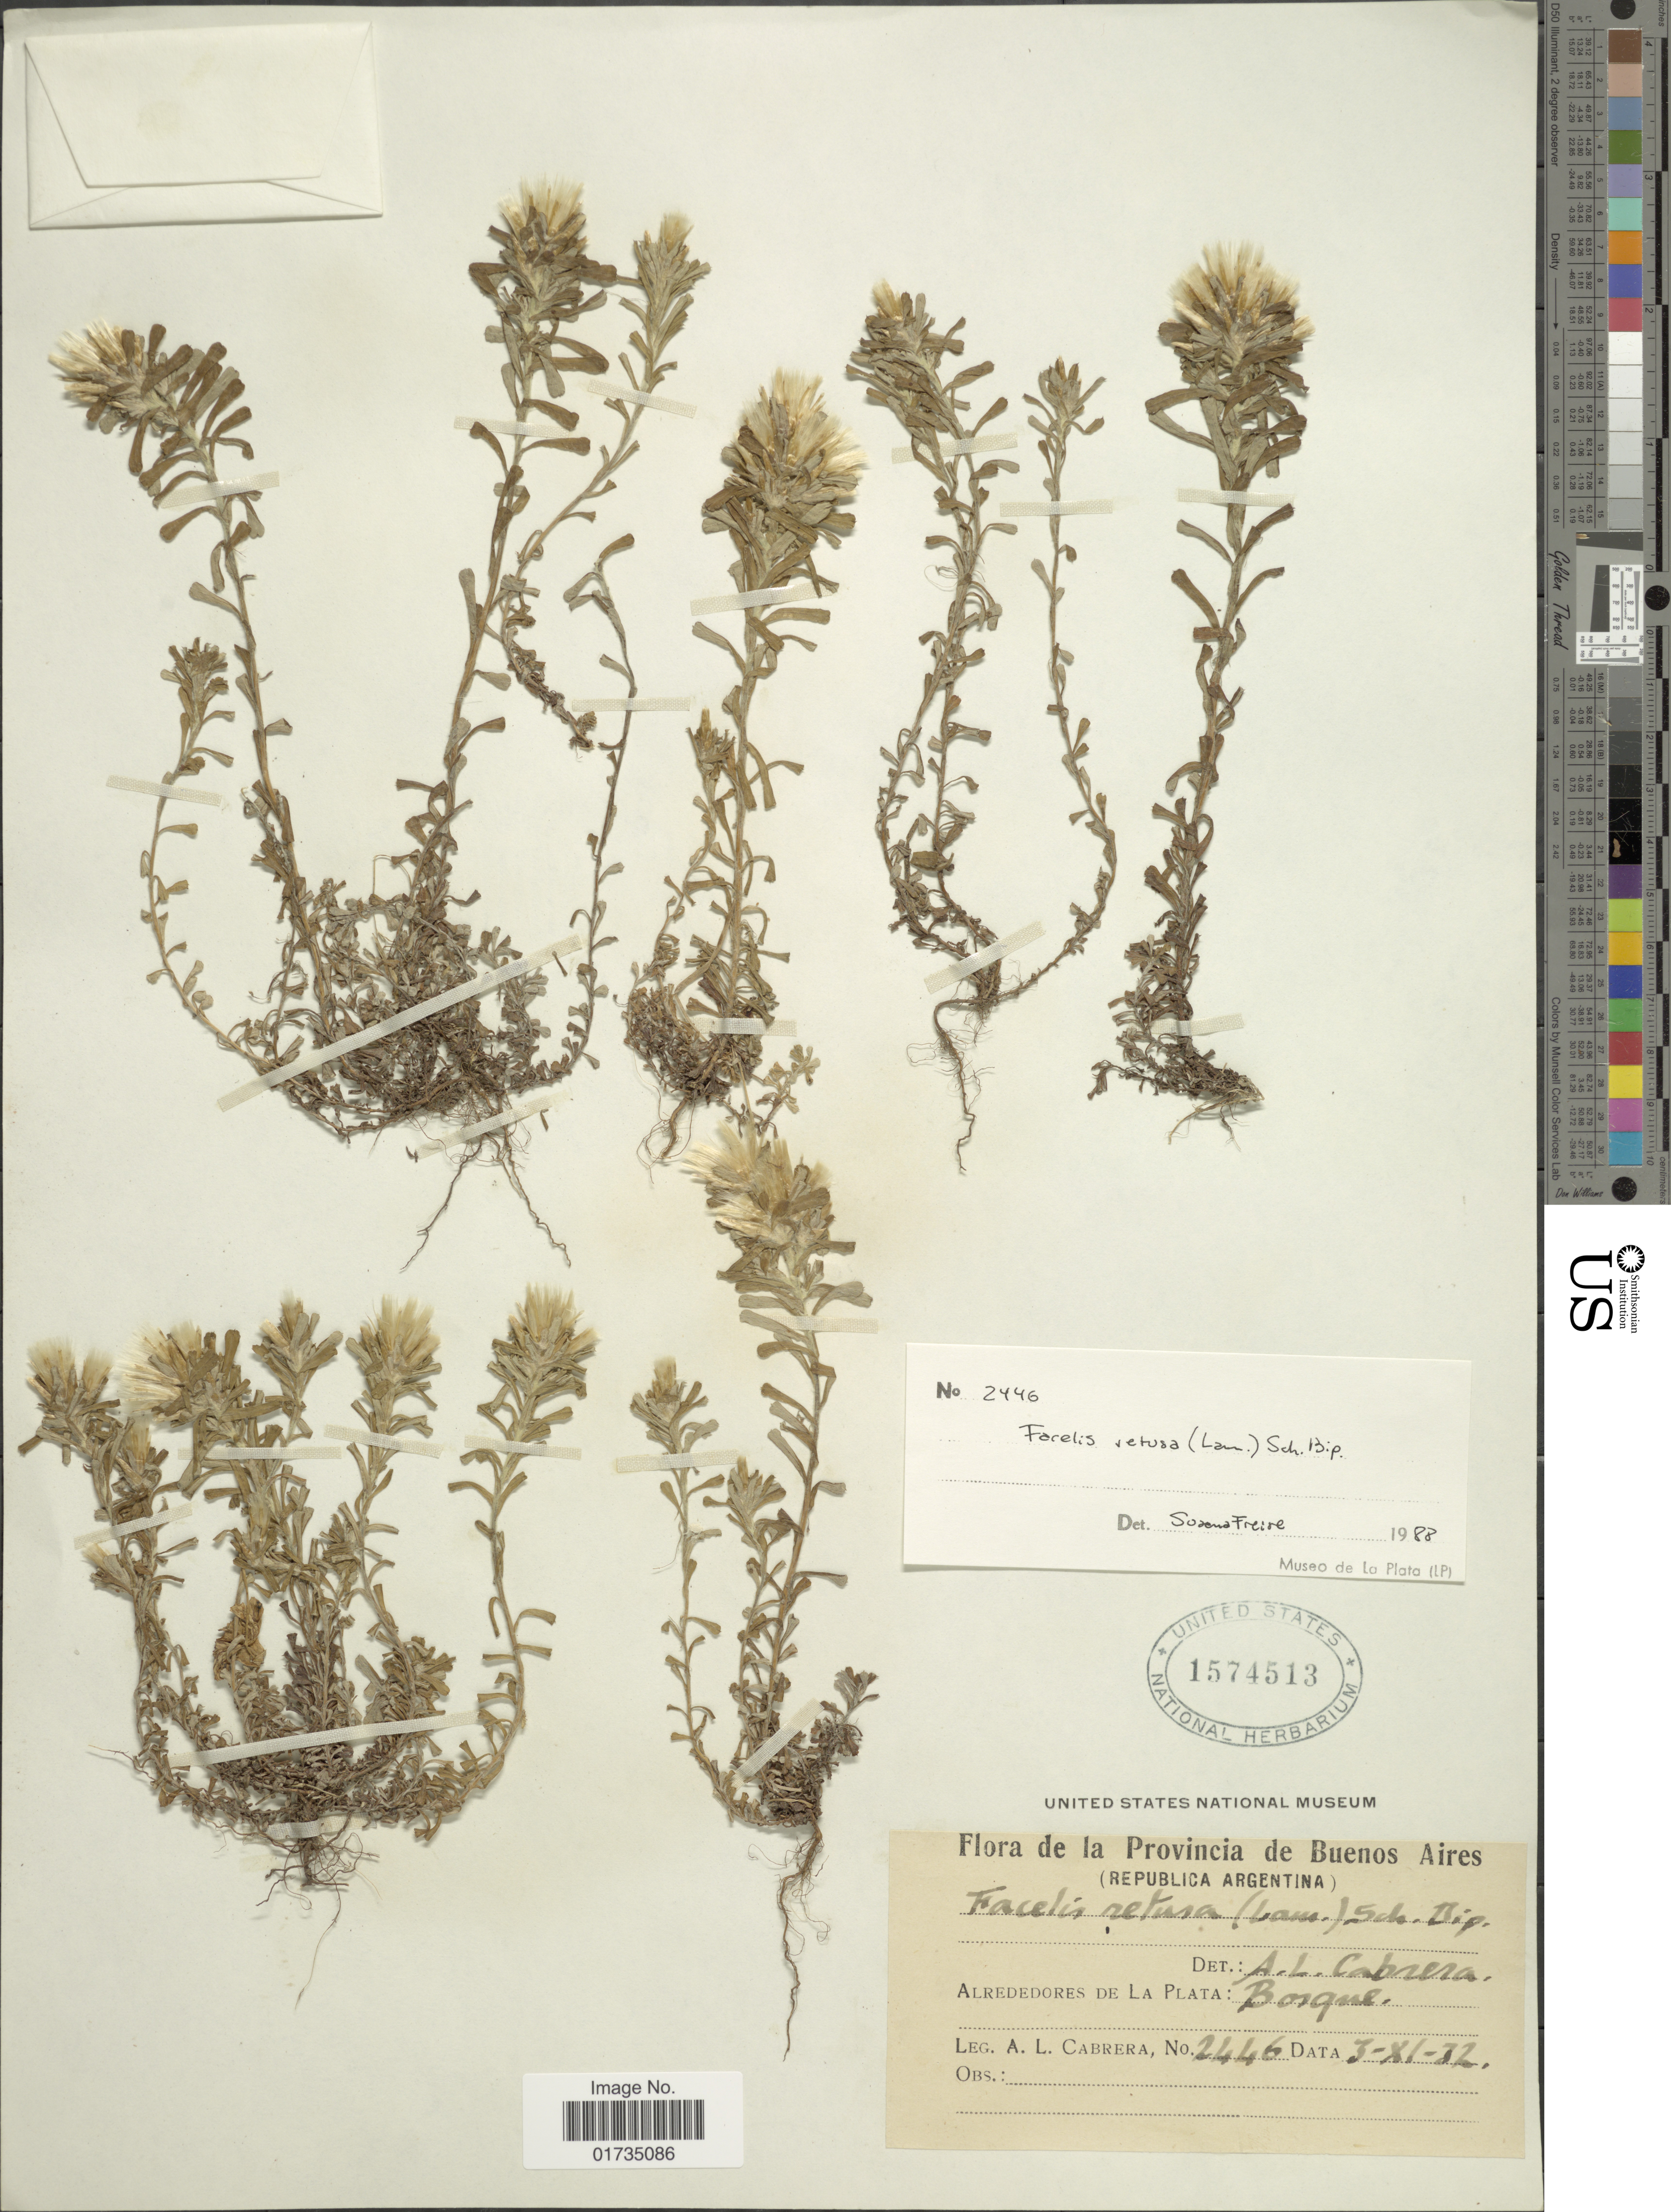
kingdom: Plantae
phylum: Tracheophyta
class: Magnoliopsida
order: Asterales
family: Asteraceae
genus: Facelis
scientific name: Facelis retusa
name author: (Lam.) Sch. Bip.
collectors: A. L. Cabrera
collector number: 2446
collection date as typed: Transcribed d/m/y: 3/11/32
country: Argentina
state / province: Buenos Aires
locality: Provincia de Buenos Aires (Republica Argentina). Alrededores de La Plata: Bosqye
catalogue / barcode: US 1574513